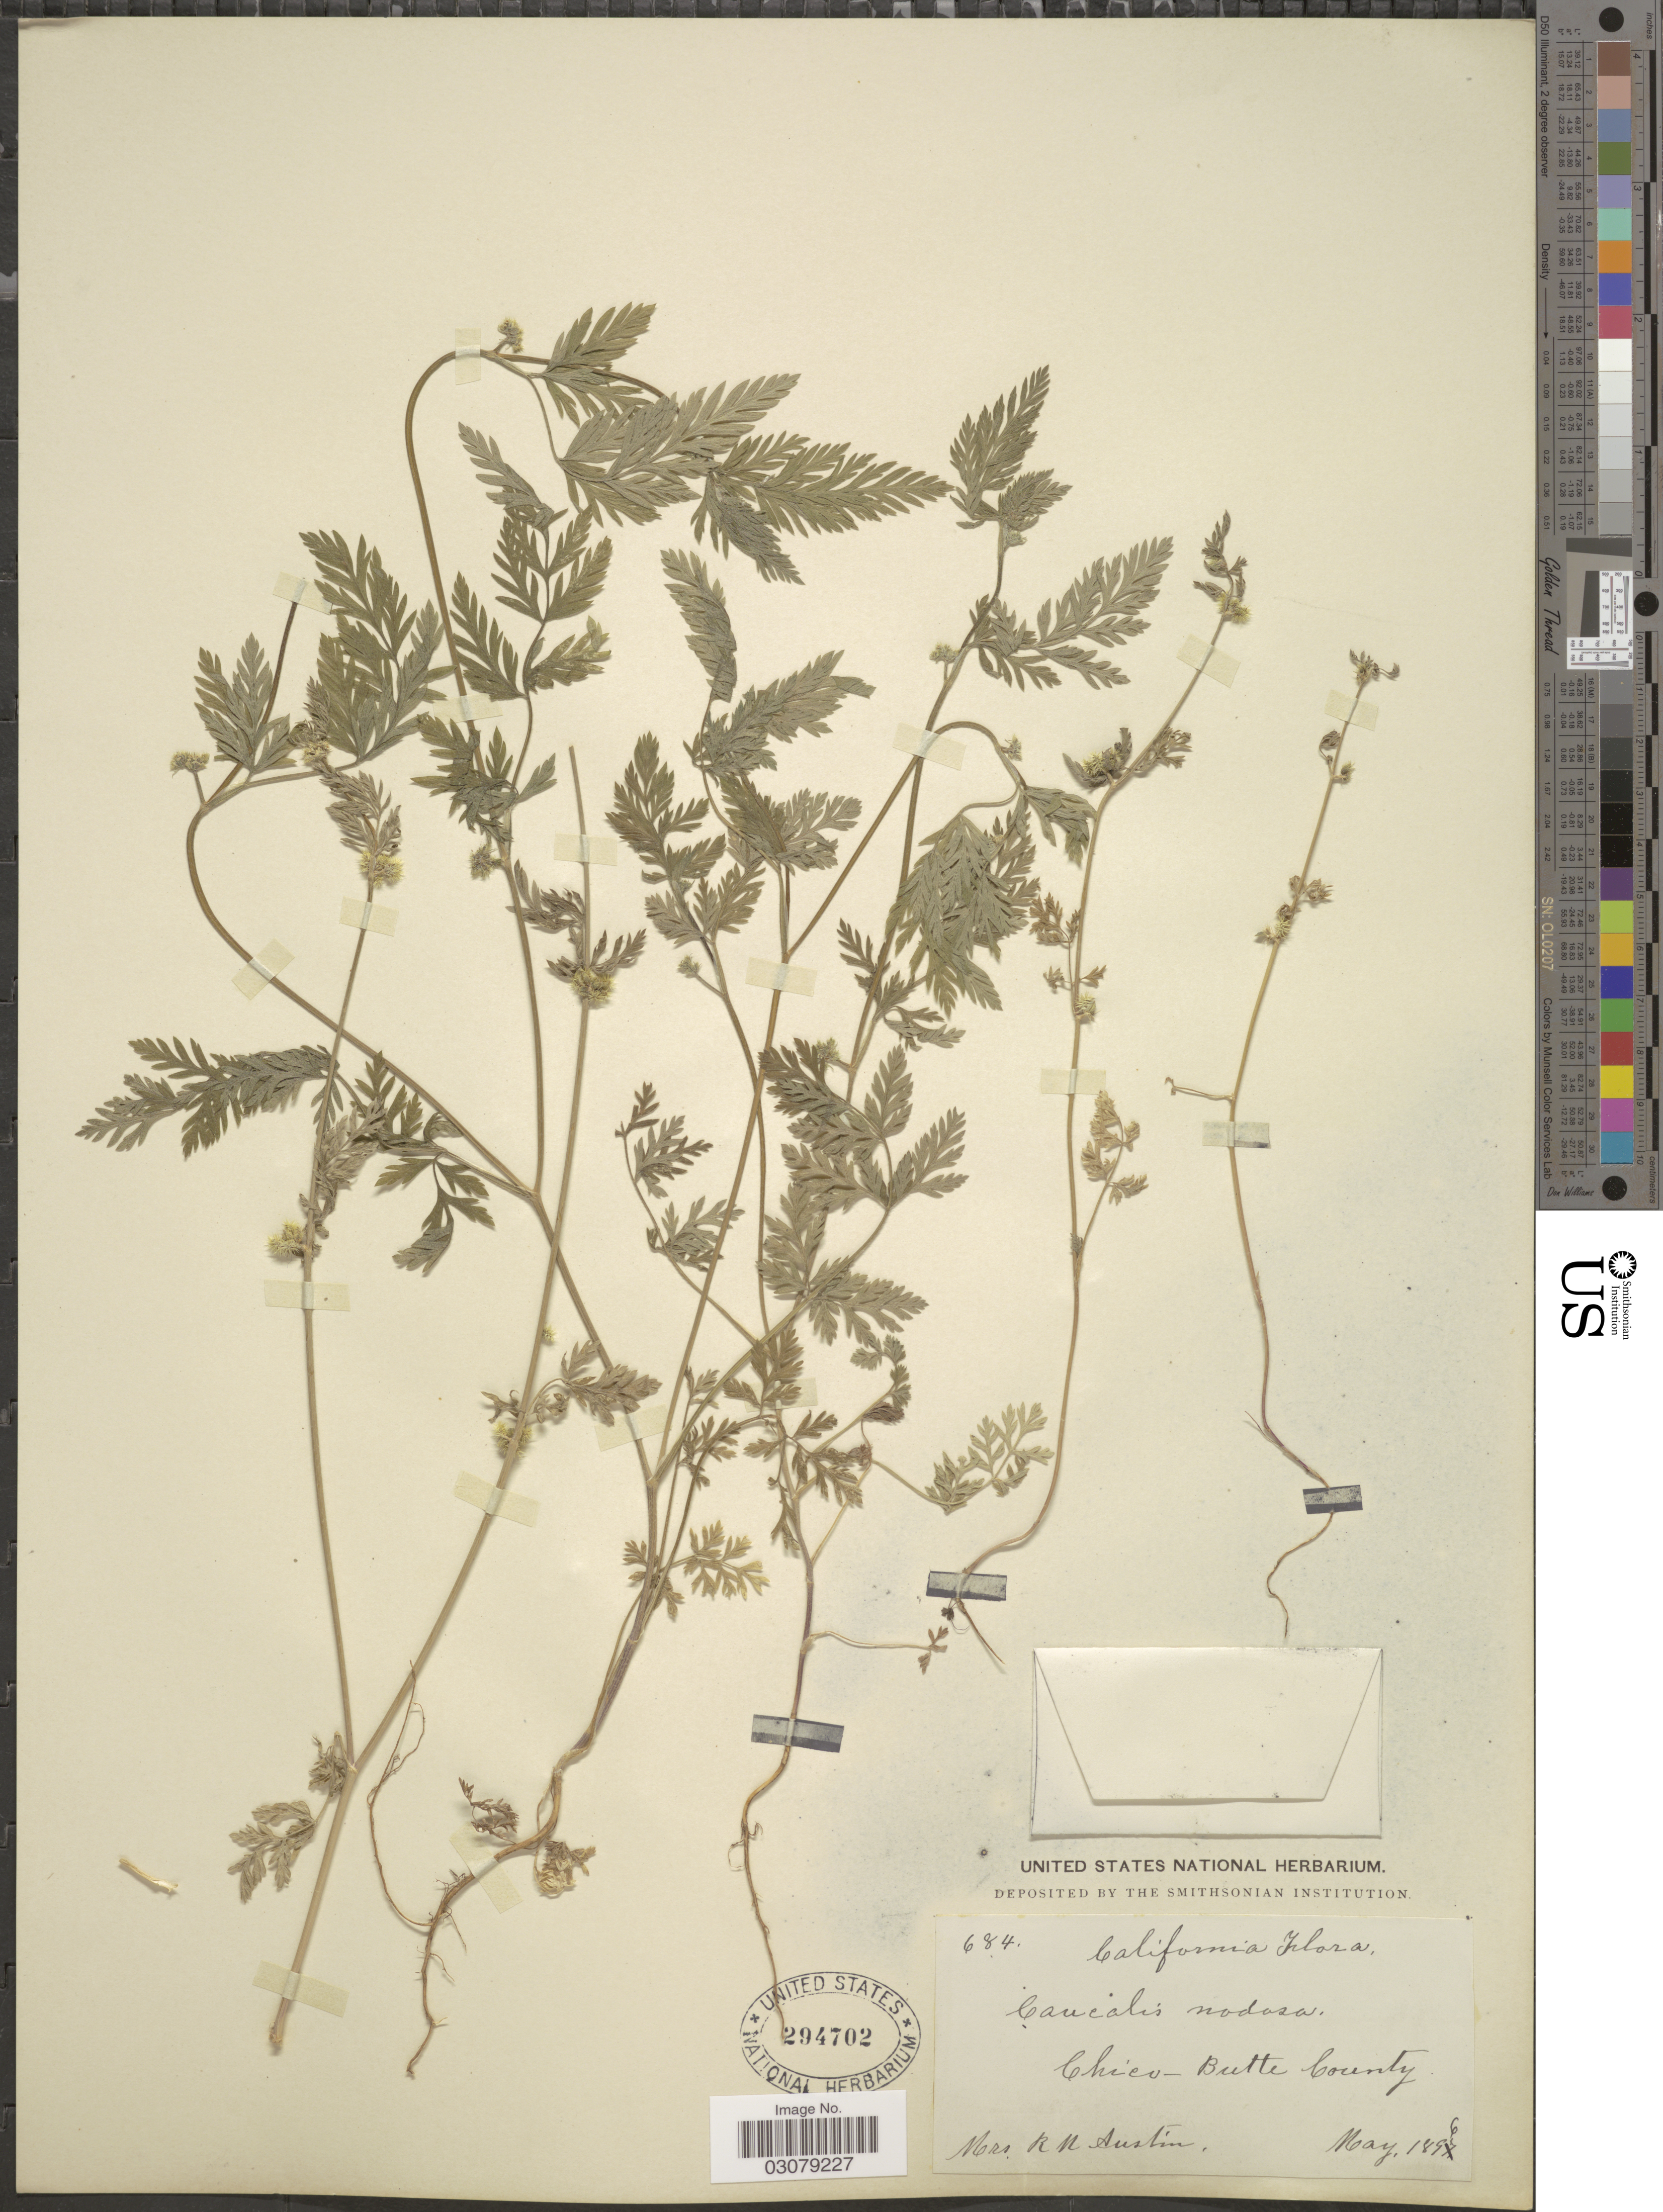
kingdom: Plantae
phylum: Tracheophyta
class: Magnoliopsida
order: Apiales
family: Apiaceae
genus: Torilis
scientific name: Torilis nodosa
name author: (L.) Gaertn.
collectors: R. Austin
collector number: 684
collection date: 1896-05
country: United States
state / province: California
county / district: Butte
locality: Chico - Butte County.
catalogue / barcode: US 294702